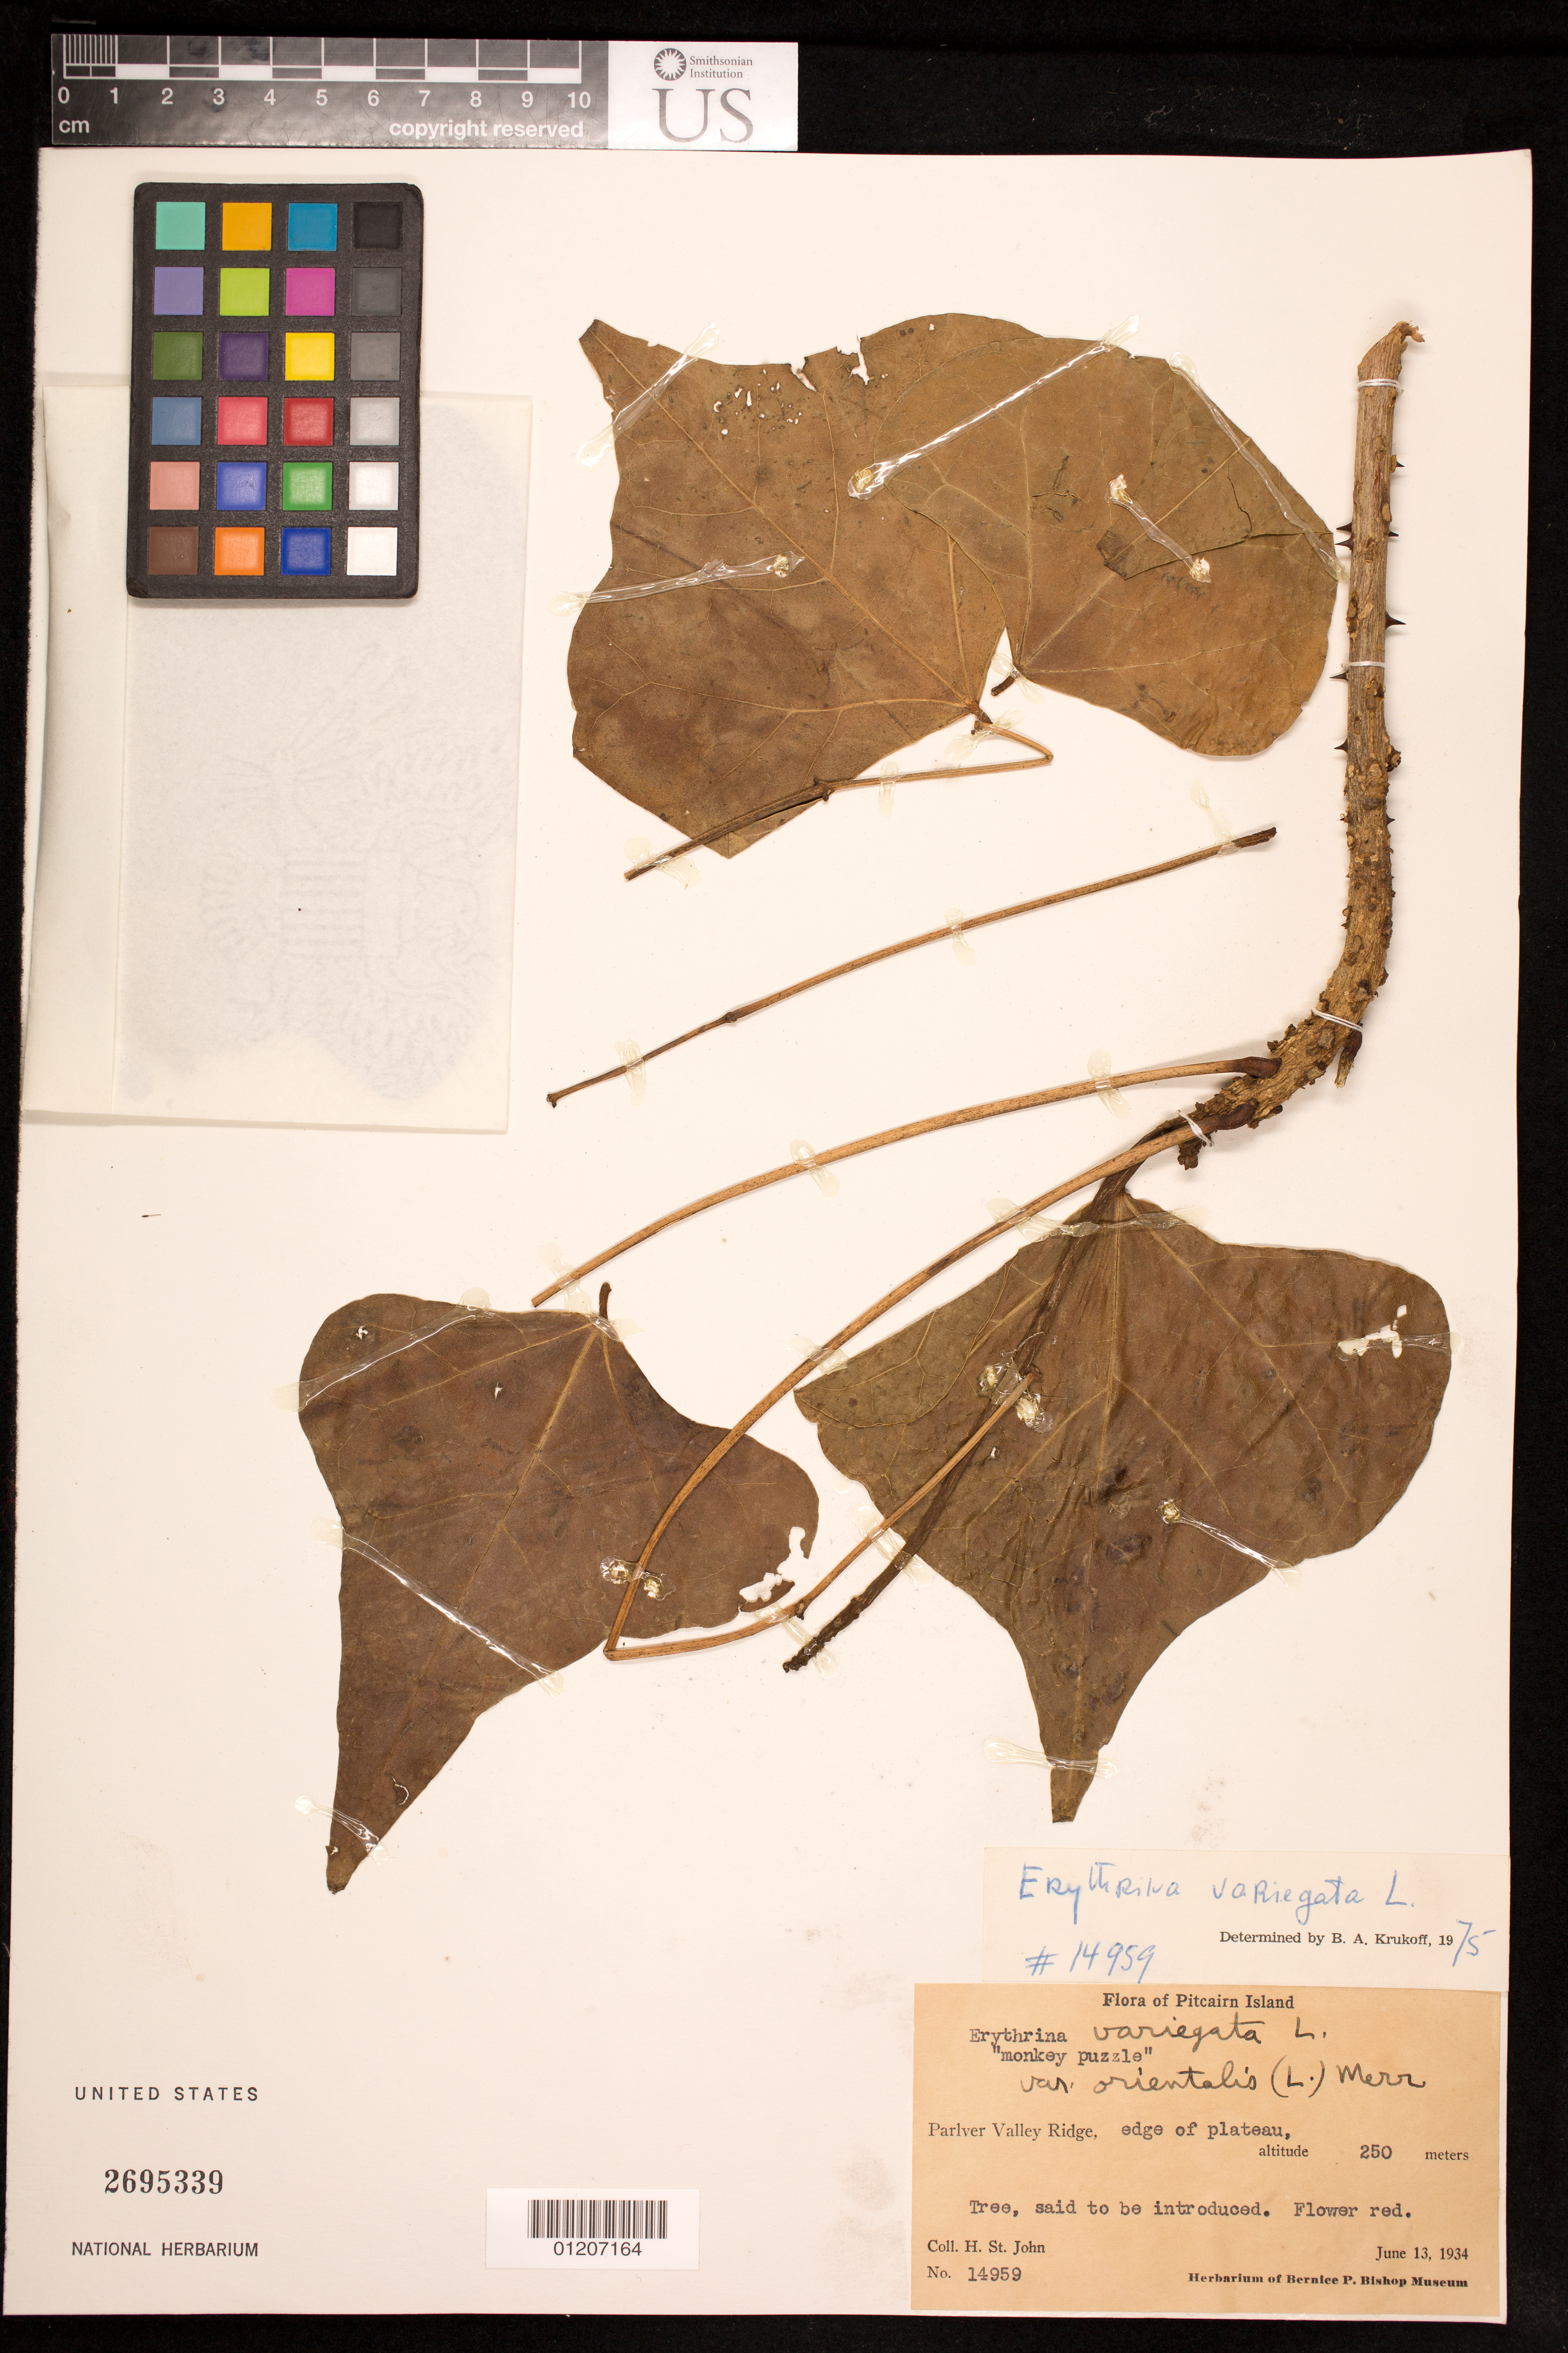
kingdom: Plantae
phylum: Tracheophyta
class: Magnoliopsida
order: Fabales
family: Fabaceae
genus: Erythrina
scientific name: Erythrina variegata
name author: L.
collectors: H. St. John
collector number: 14959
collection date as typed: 13 Jun 1934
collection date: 1934-06-13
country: Pitcairn Islands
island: Pitcairn Island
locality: Parlver valley ridge, edge of plateau.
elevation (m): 250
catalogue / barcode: US 2695339